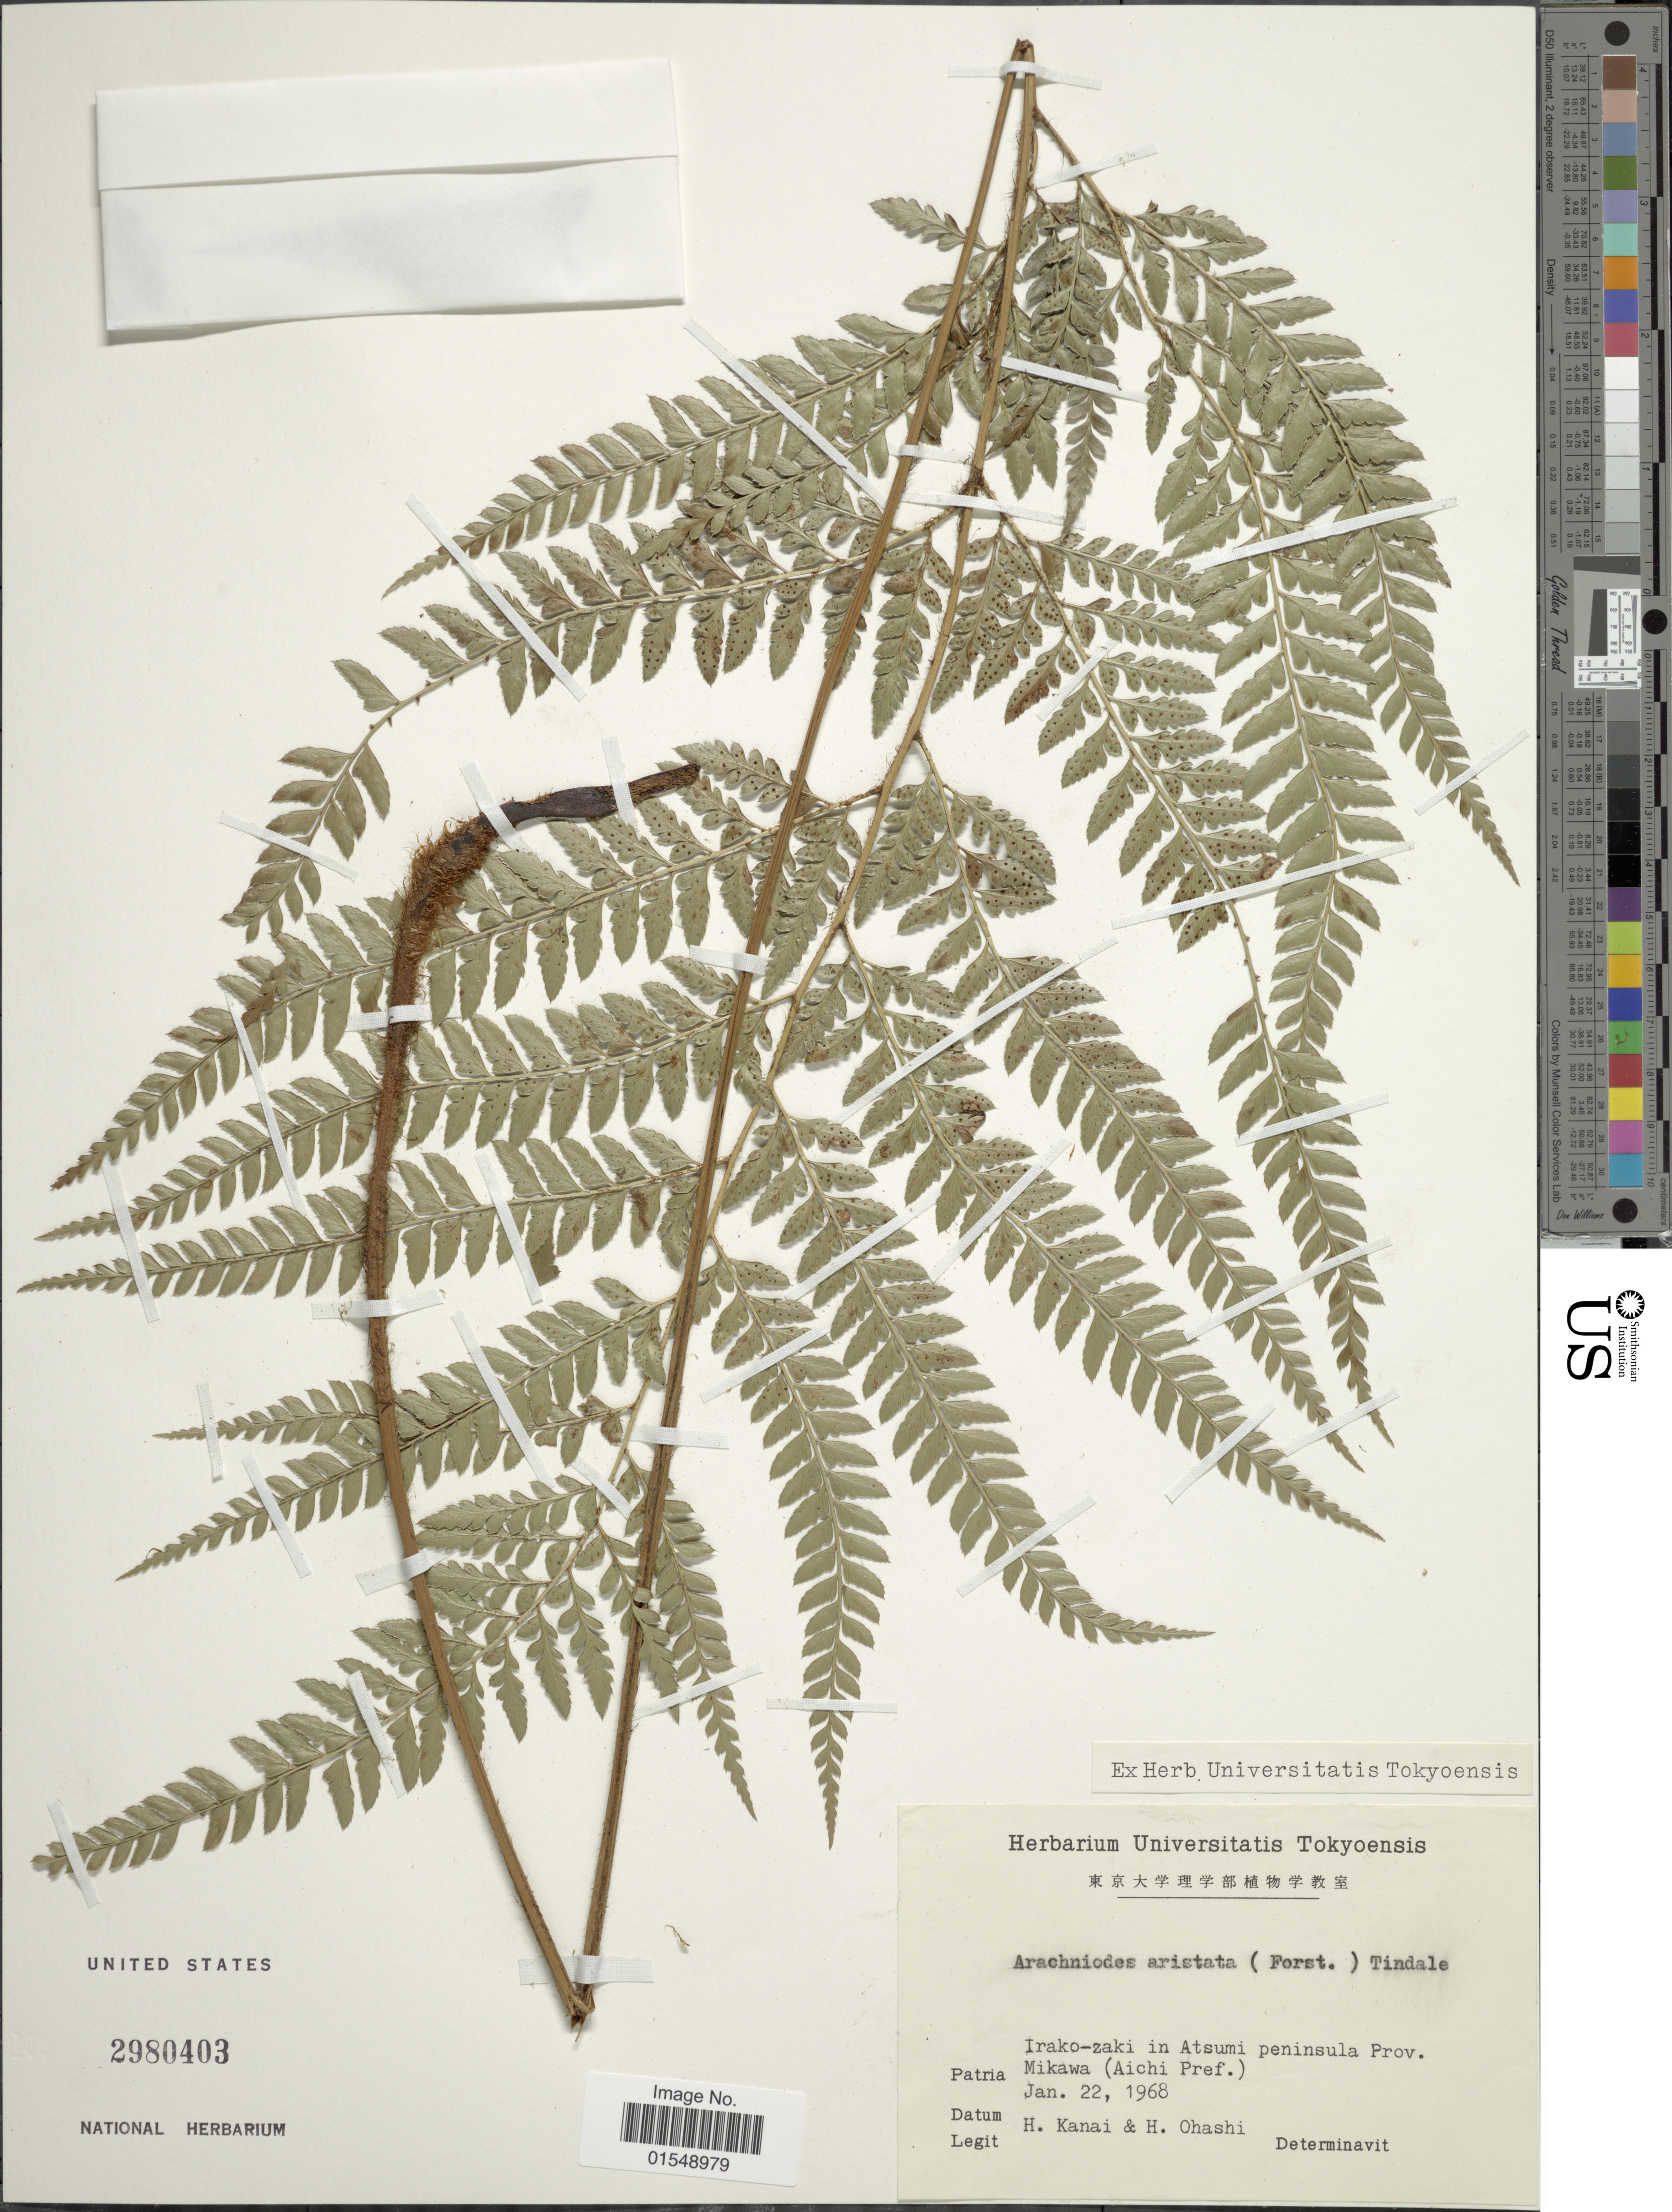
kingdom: Plantae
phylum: Tracheophyta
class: Polypodiopsida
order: Polypodiales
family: Dryopteridaceae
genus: Arachniodes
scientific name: Arachniodes aristata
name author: (G. Forst.) Tindale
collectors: H. Kanai & H. Ohashi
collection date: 1968-01-22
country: Japan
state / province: Aiti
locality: Irako-zaki in Atsumi peninsula Prov. Mikwa (Aichi Pref.)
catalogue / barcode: US 2980403